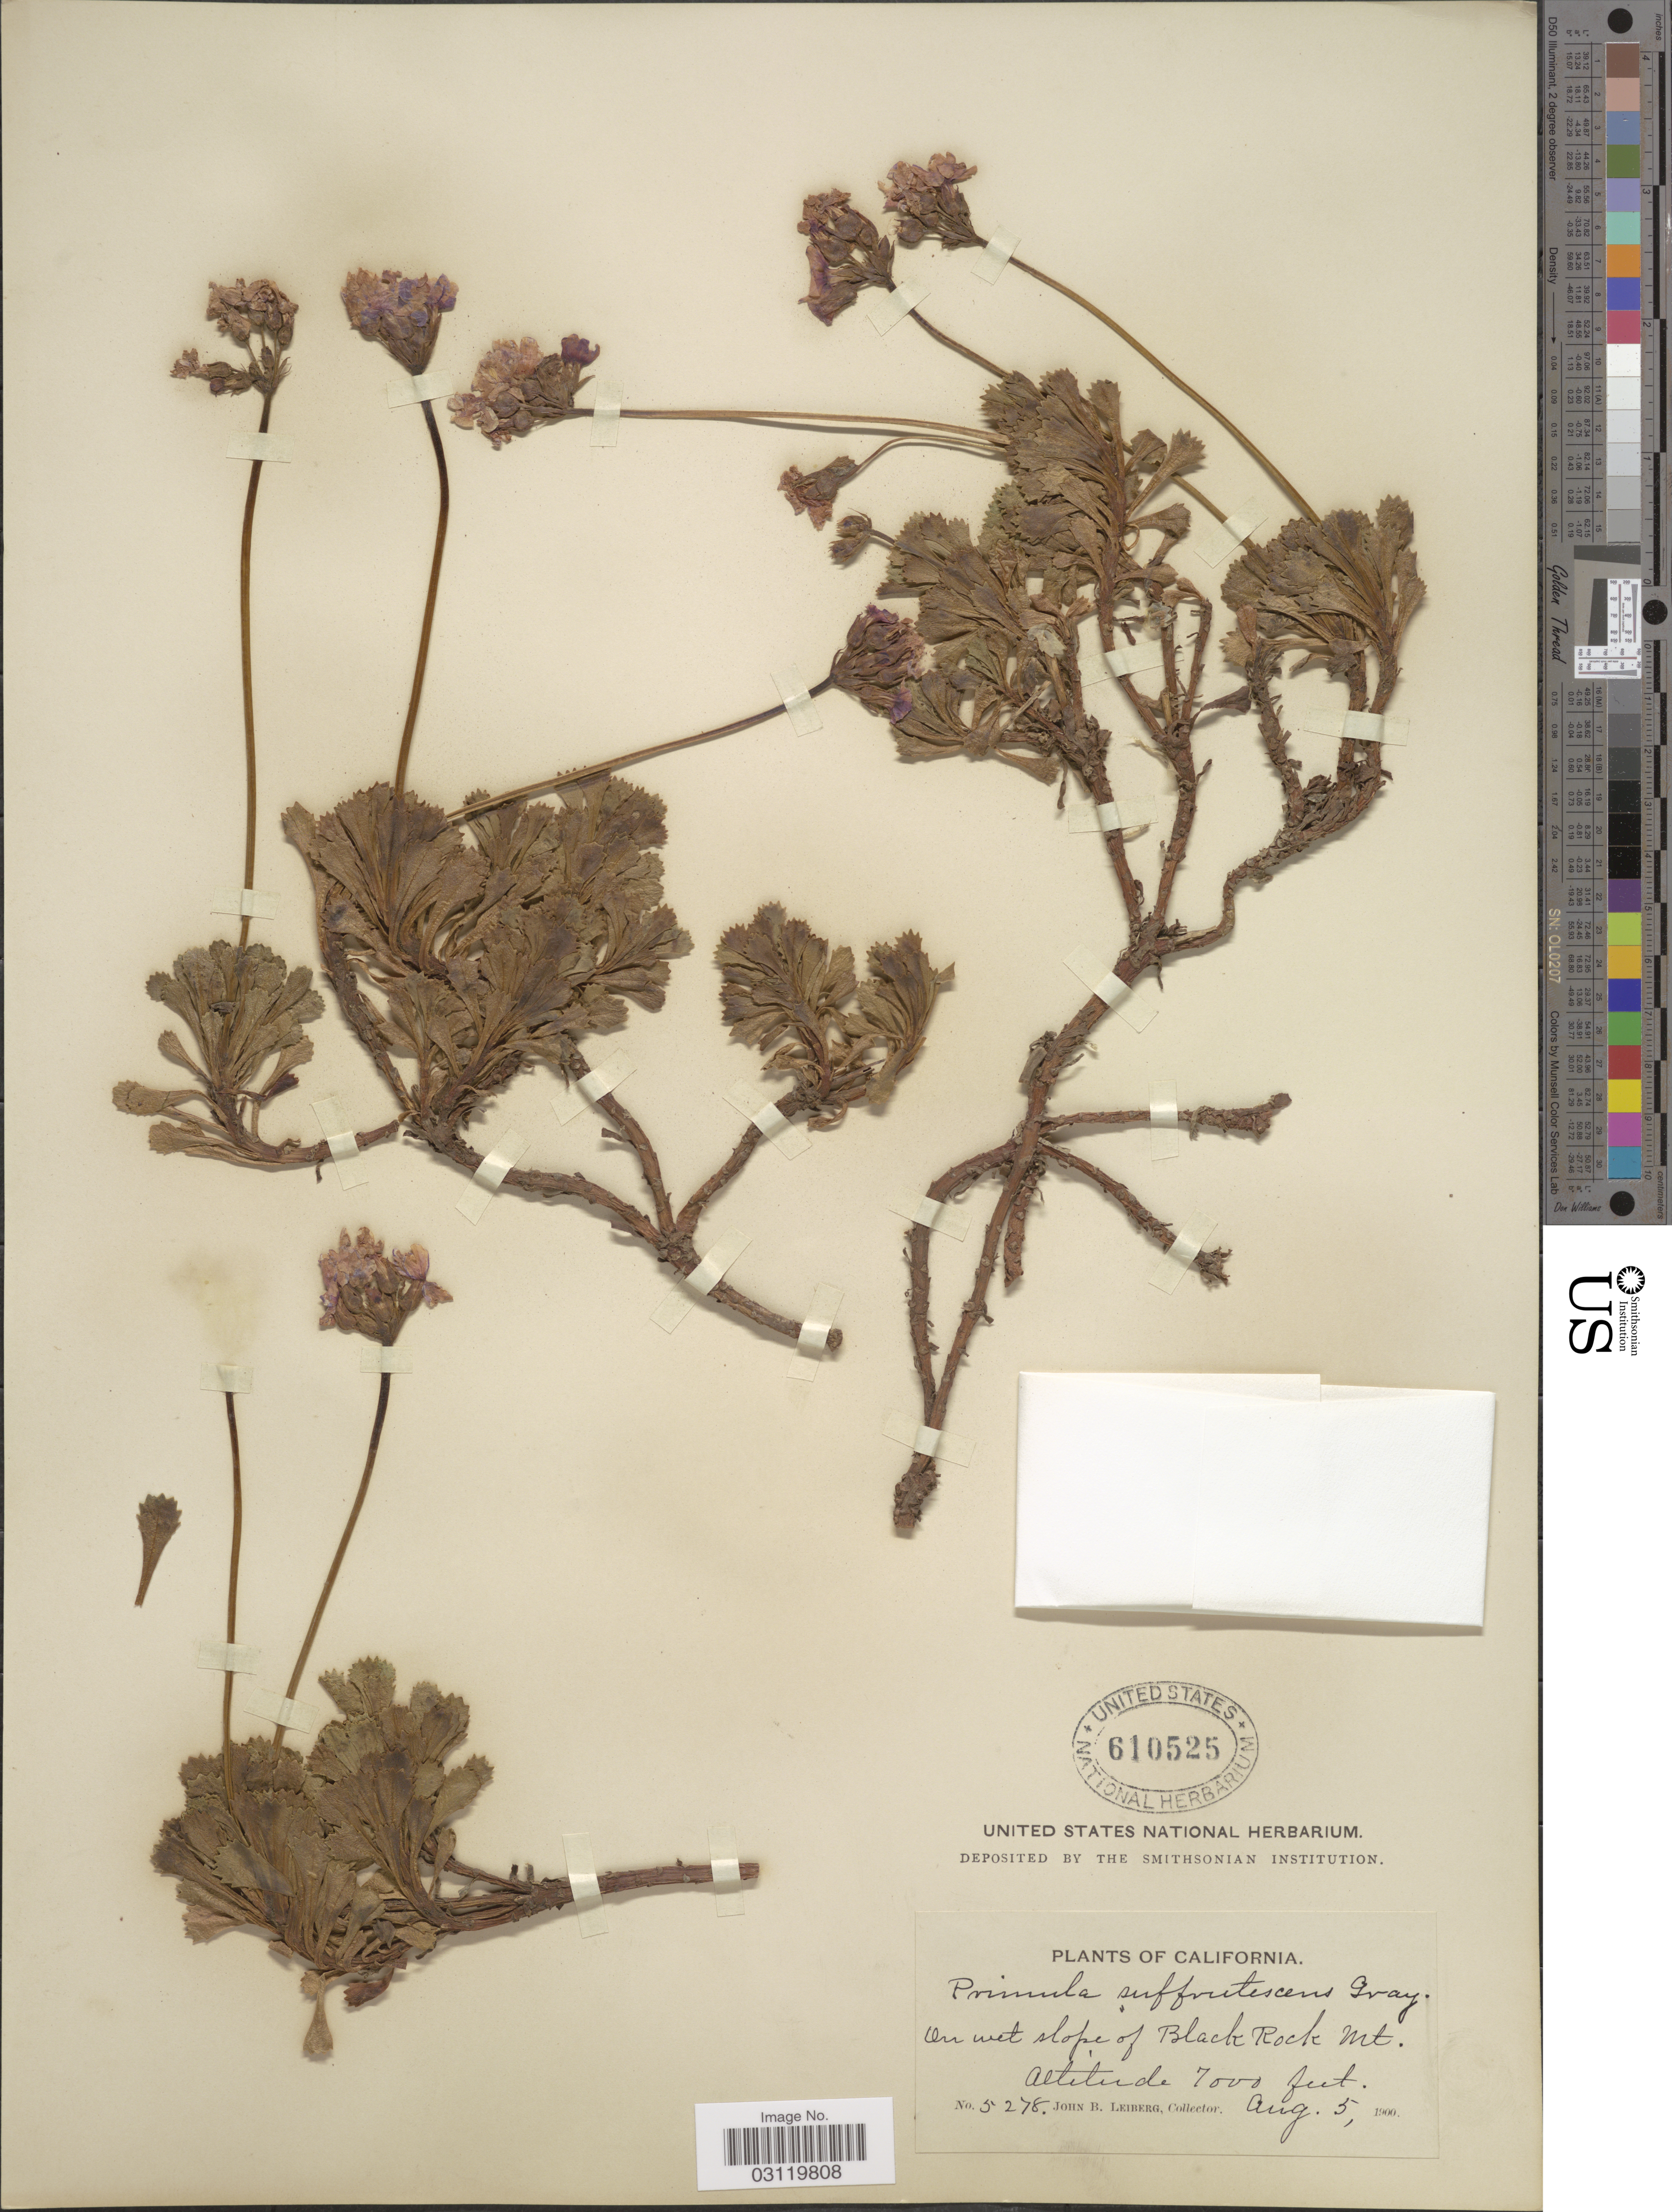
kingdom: Plantae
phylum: Tracheophyta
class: Magnoliopsida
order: Ericales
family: Primulaceae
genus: Primula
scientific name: Primula suffrutescens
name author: A. Gray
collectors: J. B. Leiberg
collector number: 5278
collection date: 1900-08-05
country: United States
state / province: California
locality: On wet slope of Black Rock Mt.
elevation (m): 2134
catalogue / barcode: US 610525